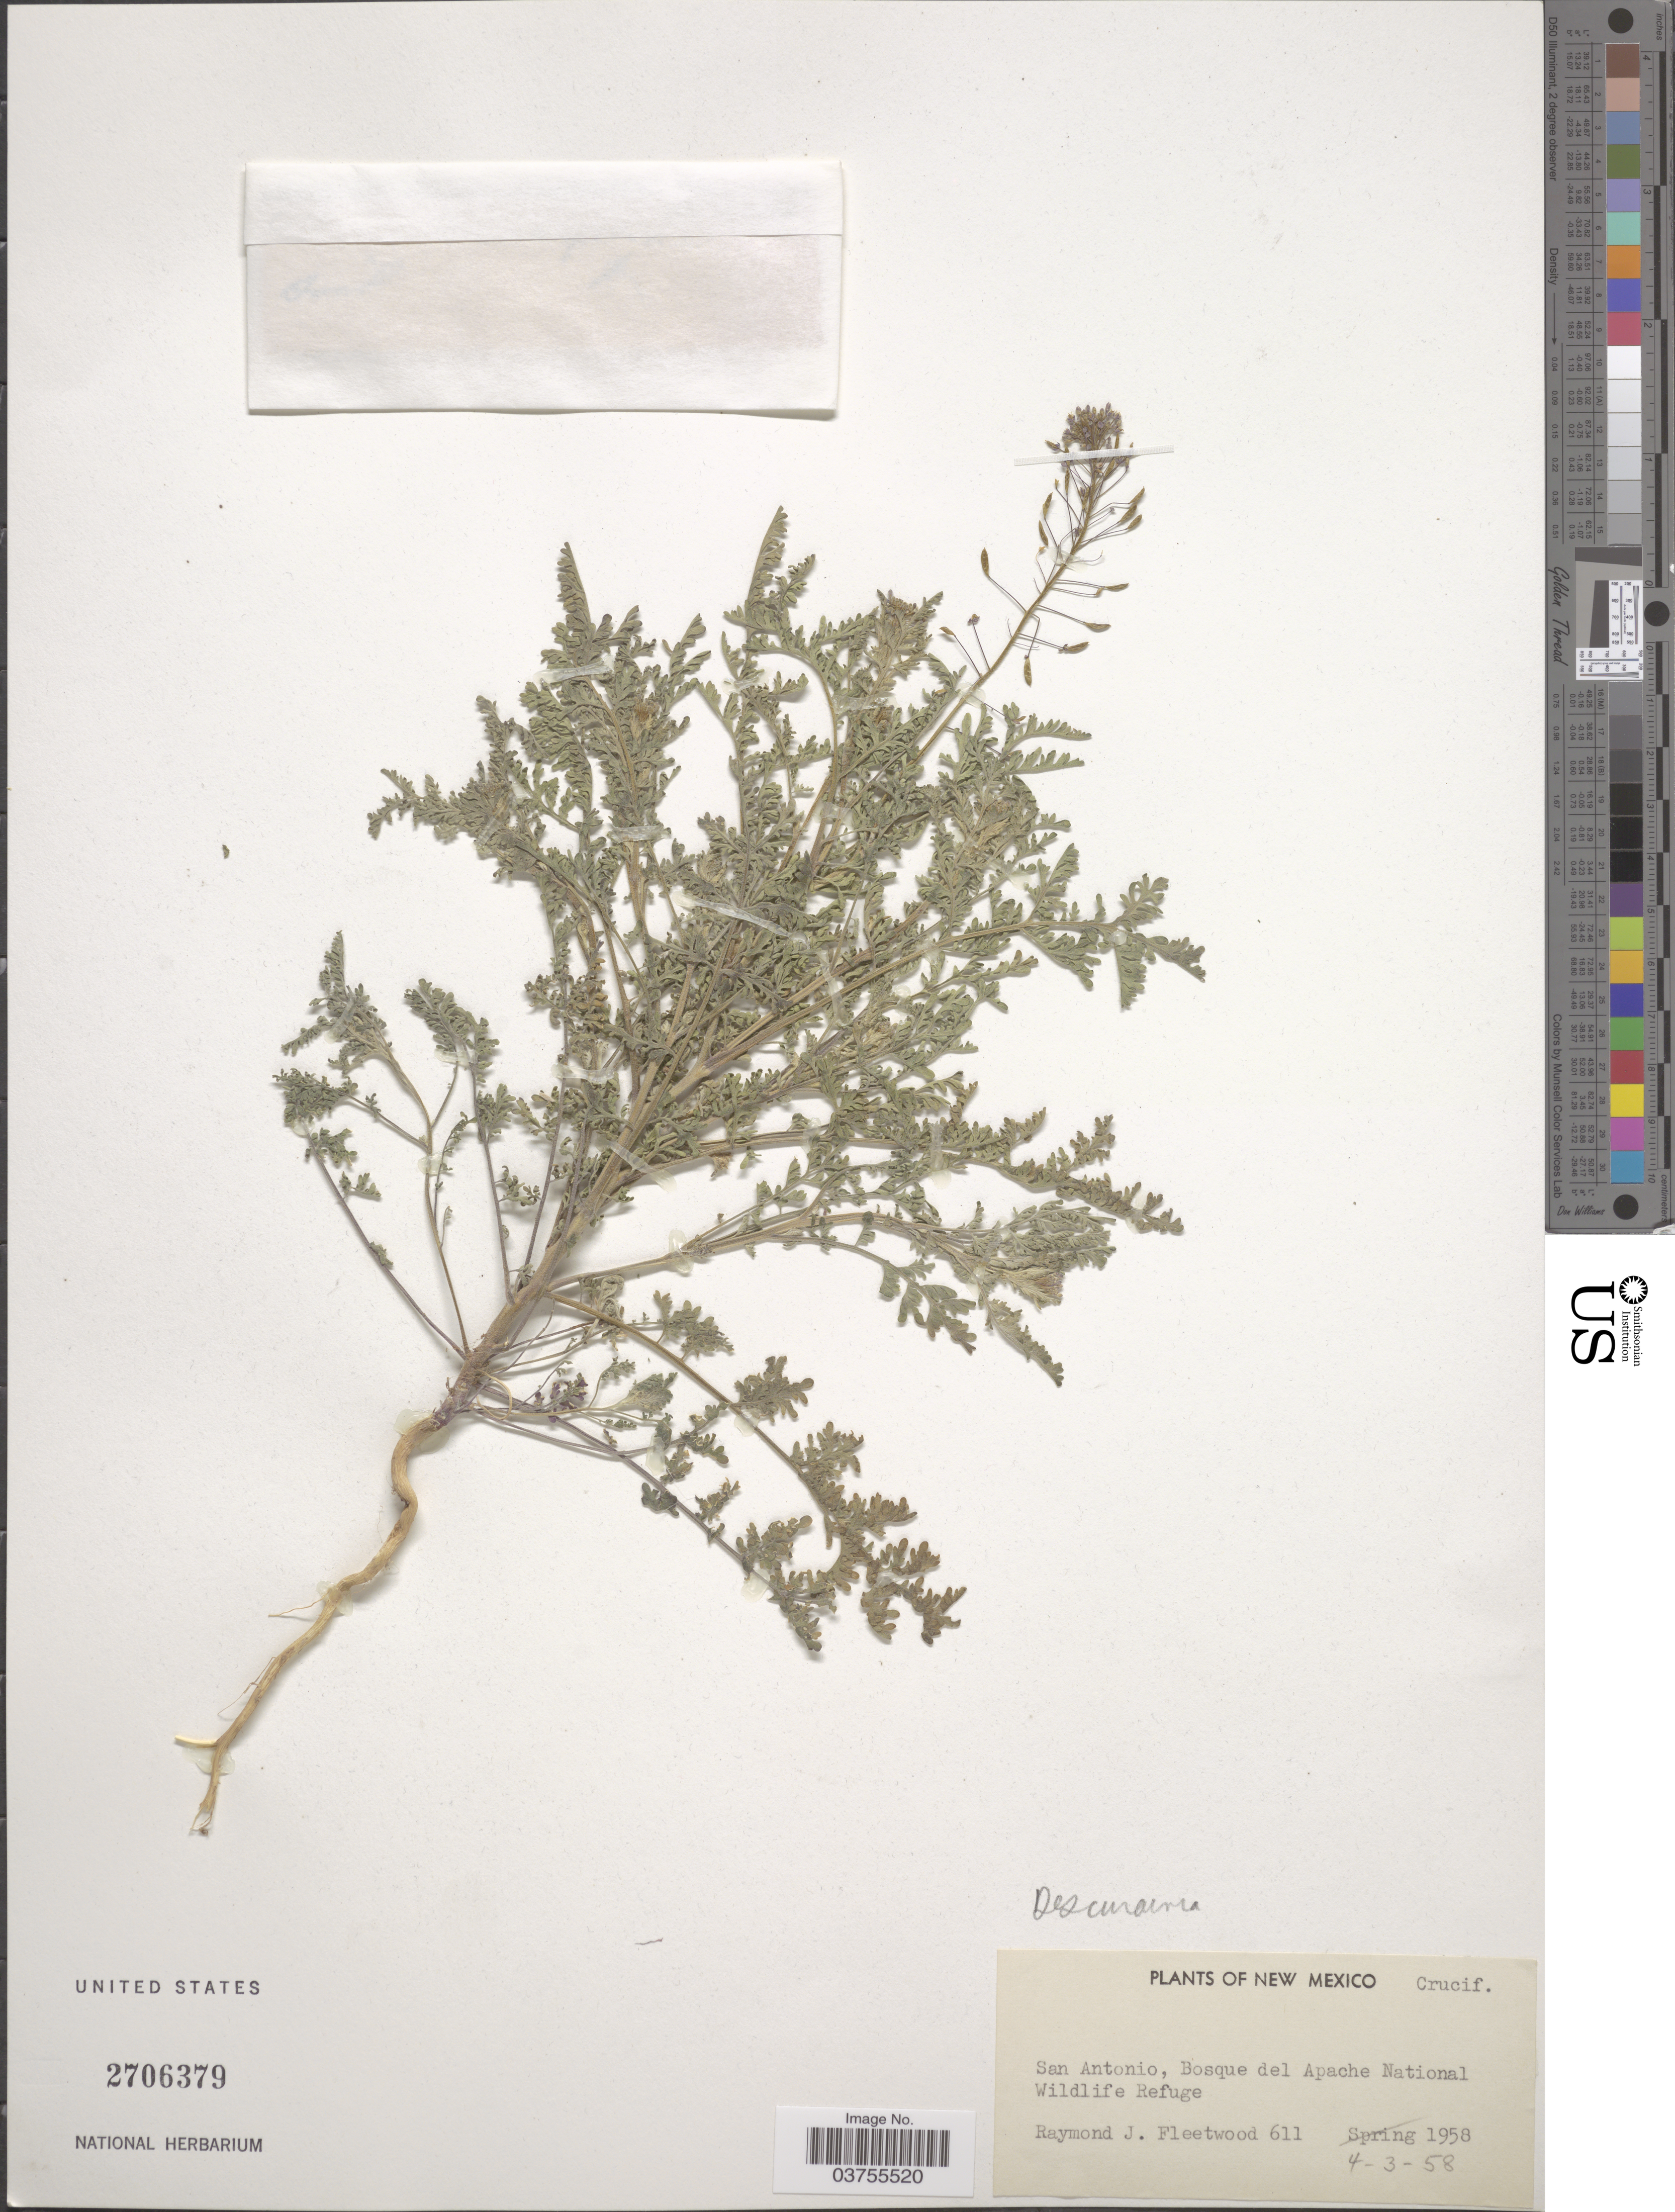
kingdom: Plantae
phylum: Tracheophyta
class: Magnoliopsida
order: Brassicales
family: Brassicaceae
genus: Descurainia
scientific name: Descurainia sp.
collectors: R. J. Fleetwood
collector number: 611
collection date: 1958-04-03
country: United States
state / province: New Mexico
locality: San Antonio, Bosque del Apache National Wildlife Refuge.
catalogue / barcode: US 2706379